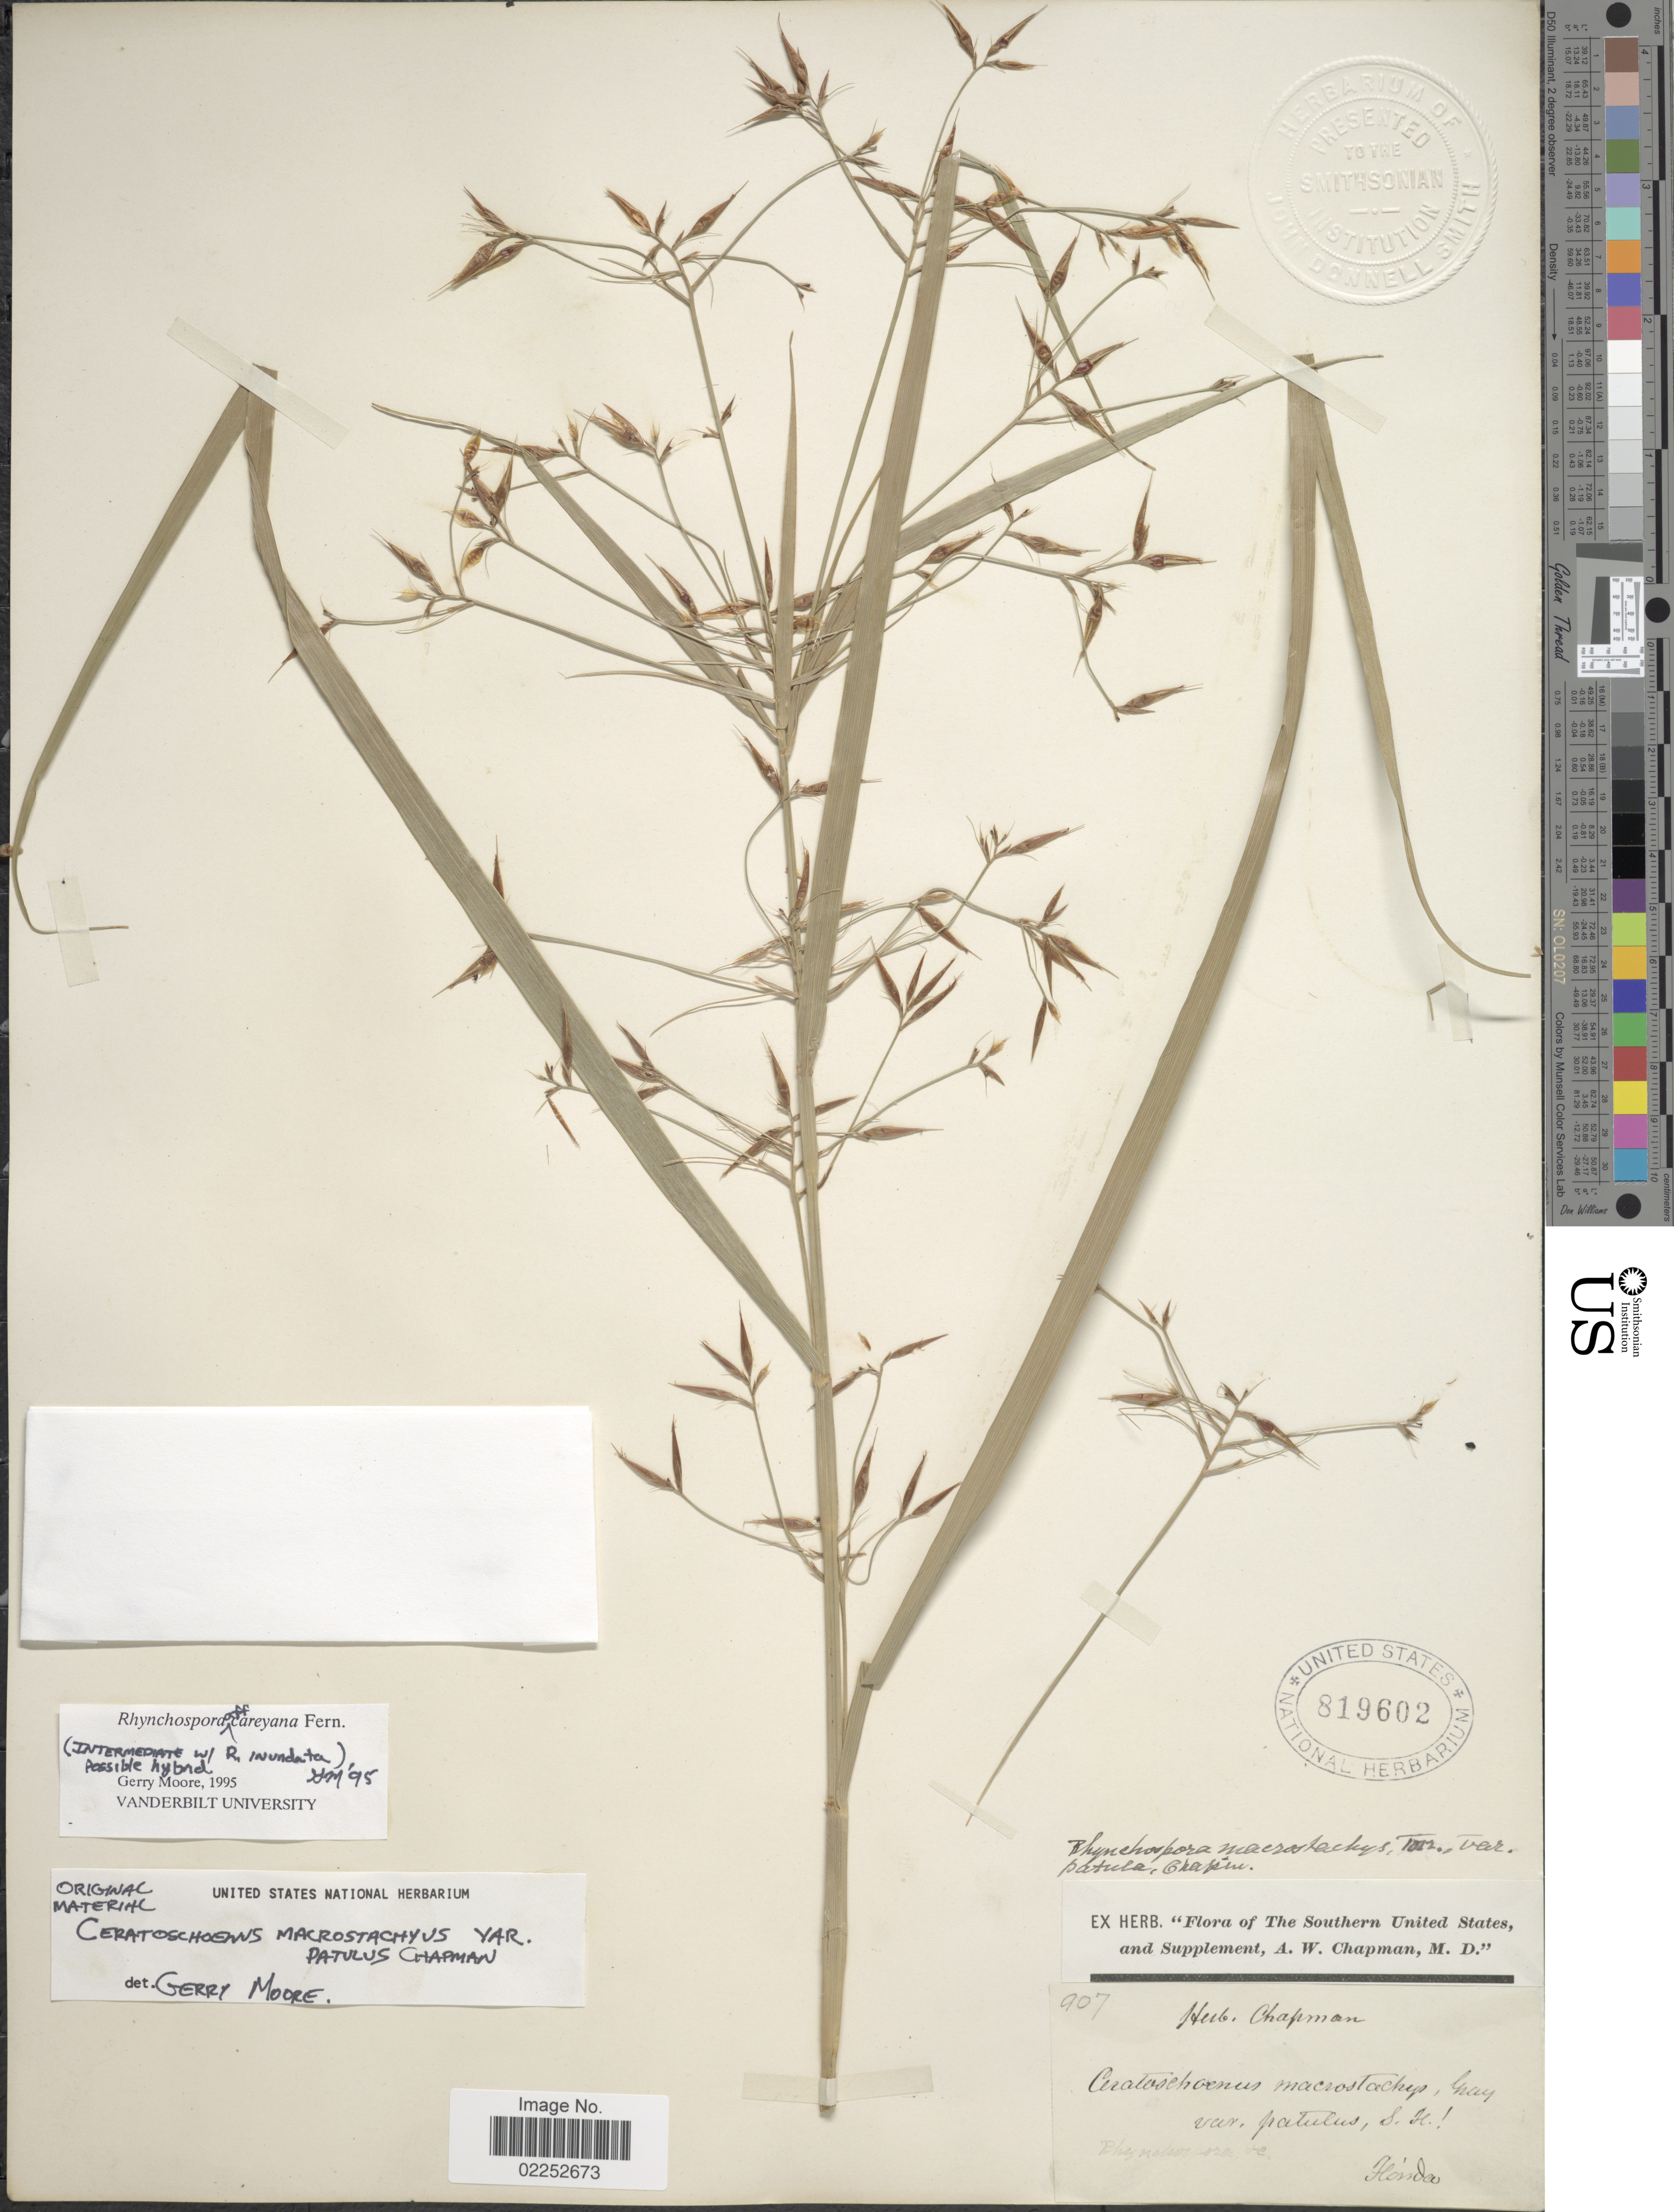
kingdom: Plantae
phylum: Tracheophyta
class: Liliopsida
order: Poales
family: Cyperaceae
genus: Rhynchospora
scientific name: Rhynchospora careyana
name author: Fernald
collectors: ex herb. Chapman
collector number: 907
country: United States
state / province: Florida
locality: The Southern United States and Supplement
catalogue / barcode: US 819602